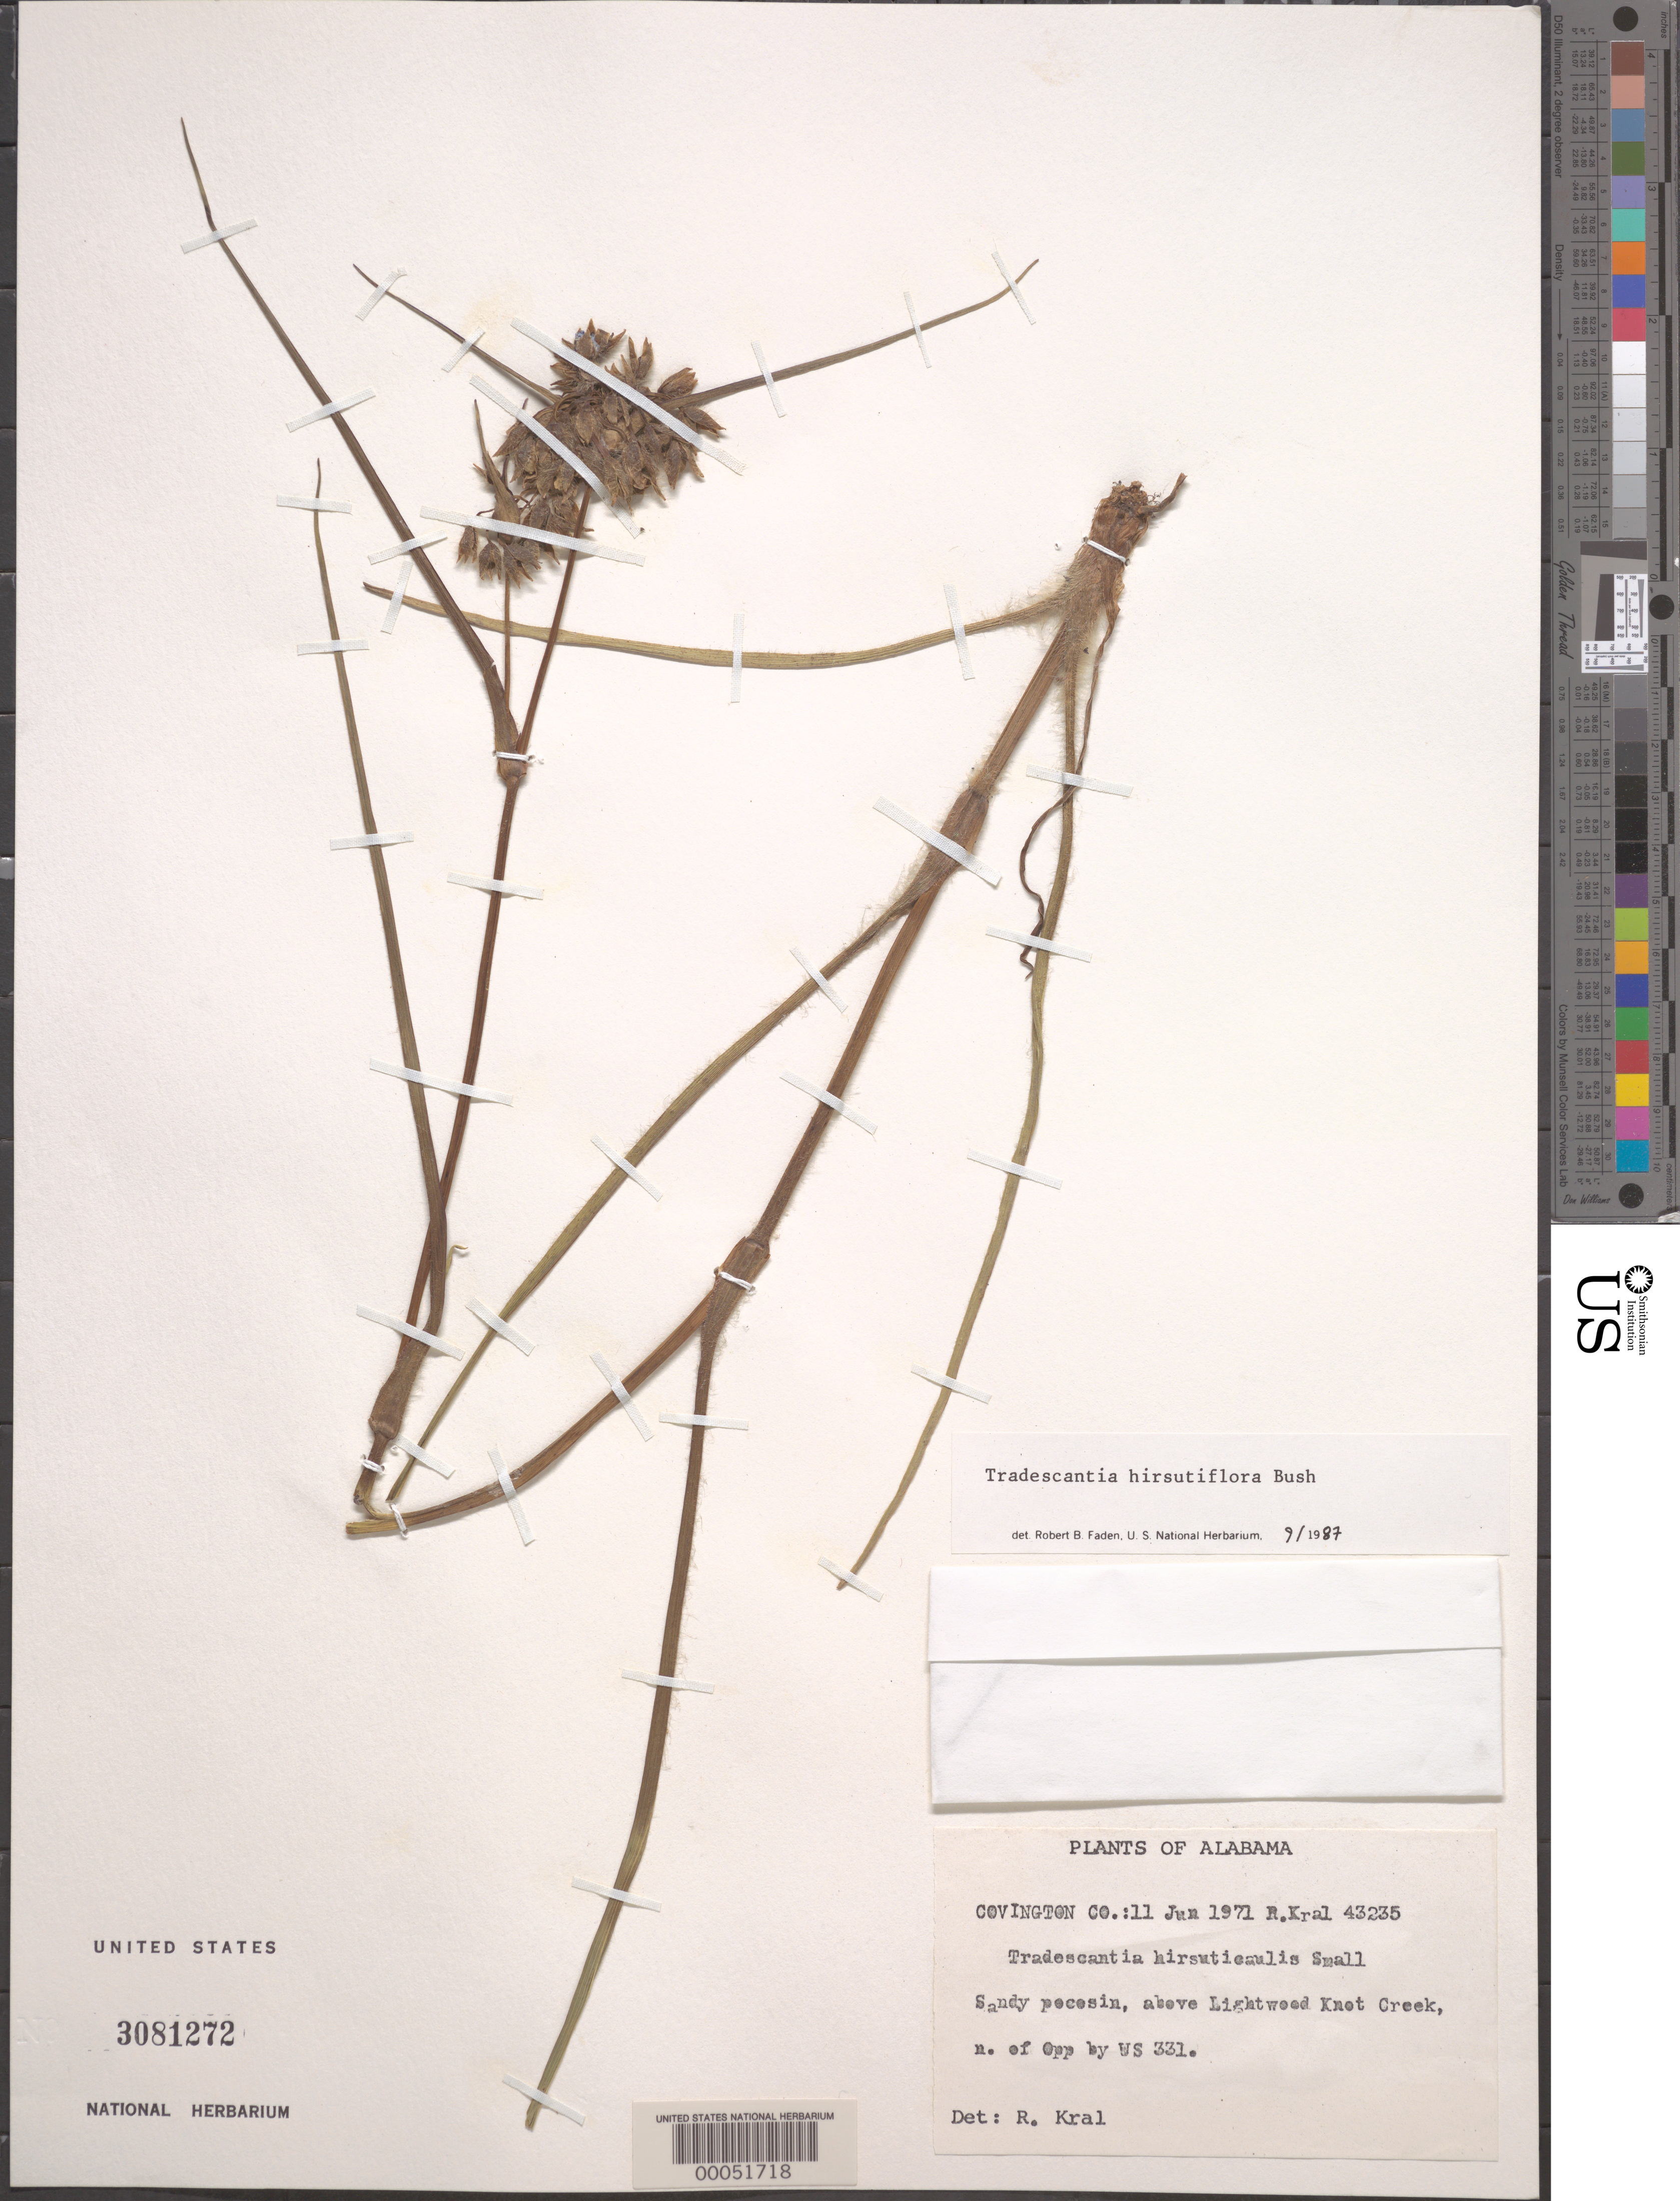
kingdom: Plantae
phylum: Tracheophyta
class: Liliopsida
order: Commelinales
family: Commelinaceae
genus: Tradescantia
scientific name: Tradescantia hirsutiflora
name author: Bush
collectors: R. Kral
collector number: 43235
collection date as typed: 11 Jun 1971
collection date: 1971-06-11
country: United States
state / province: Alabama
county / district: Covington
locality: Above lightwood knot creek, n of opp by us hwy 331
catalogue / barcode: US 3081272